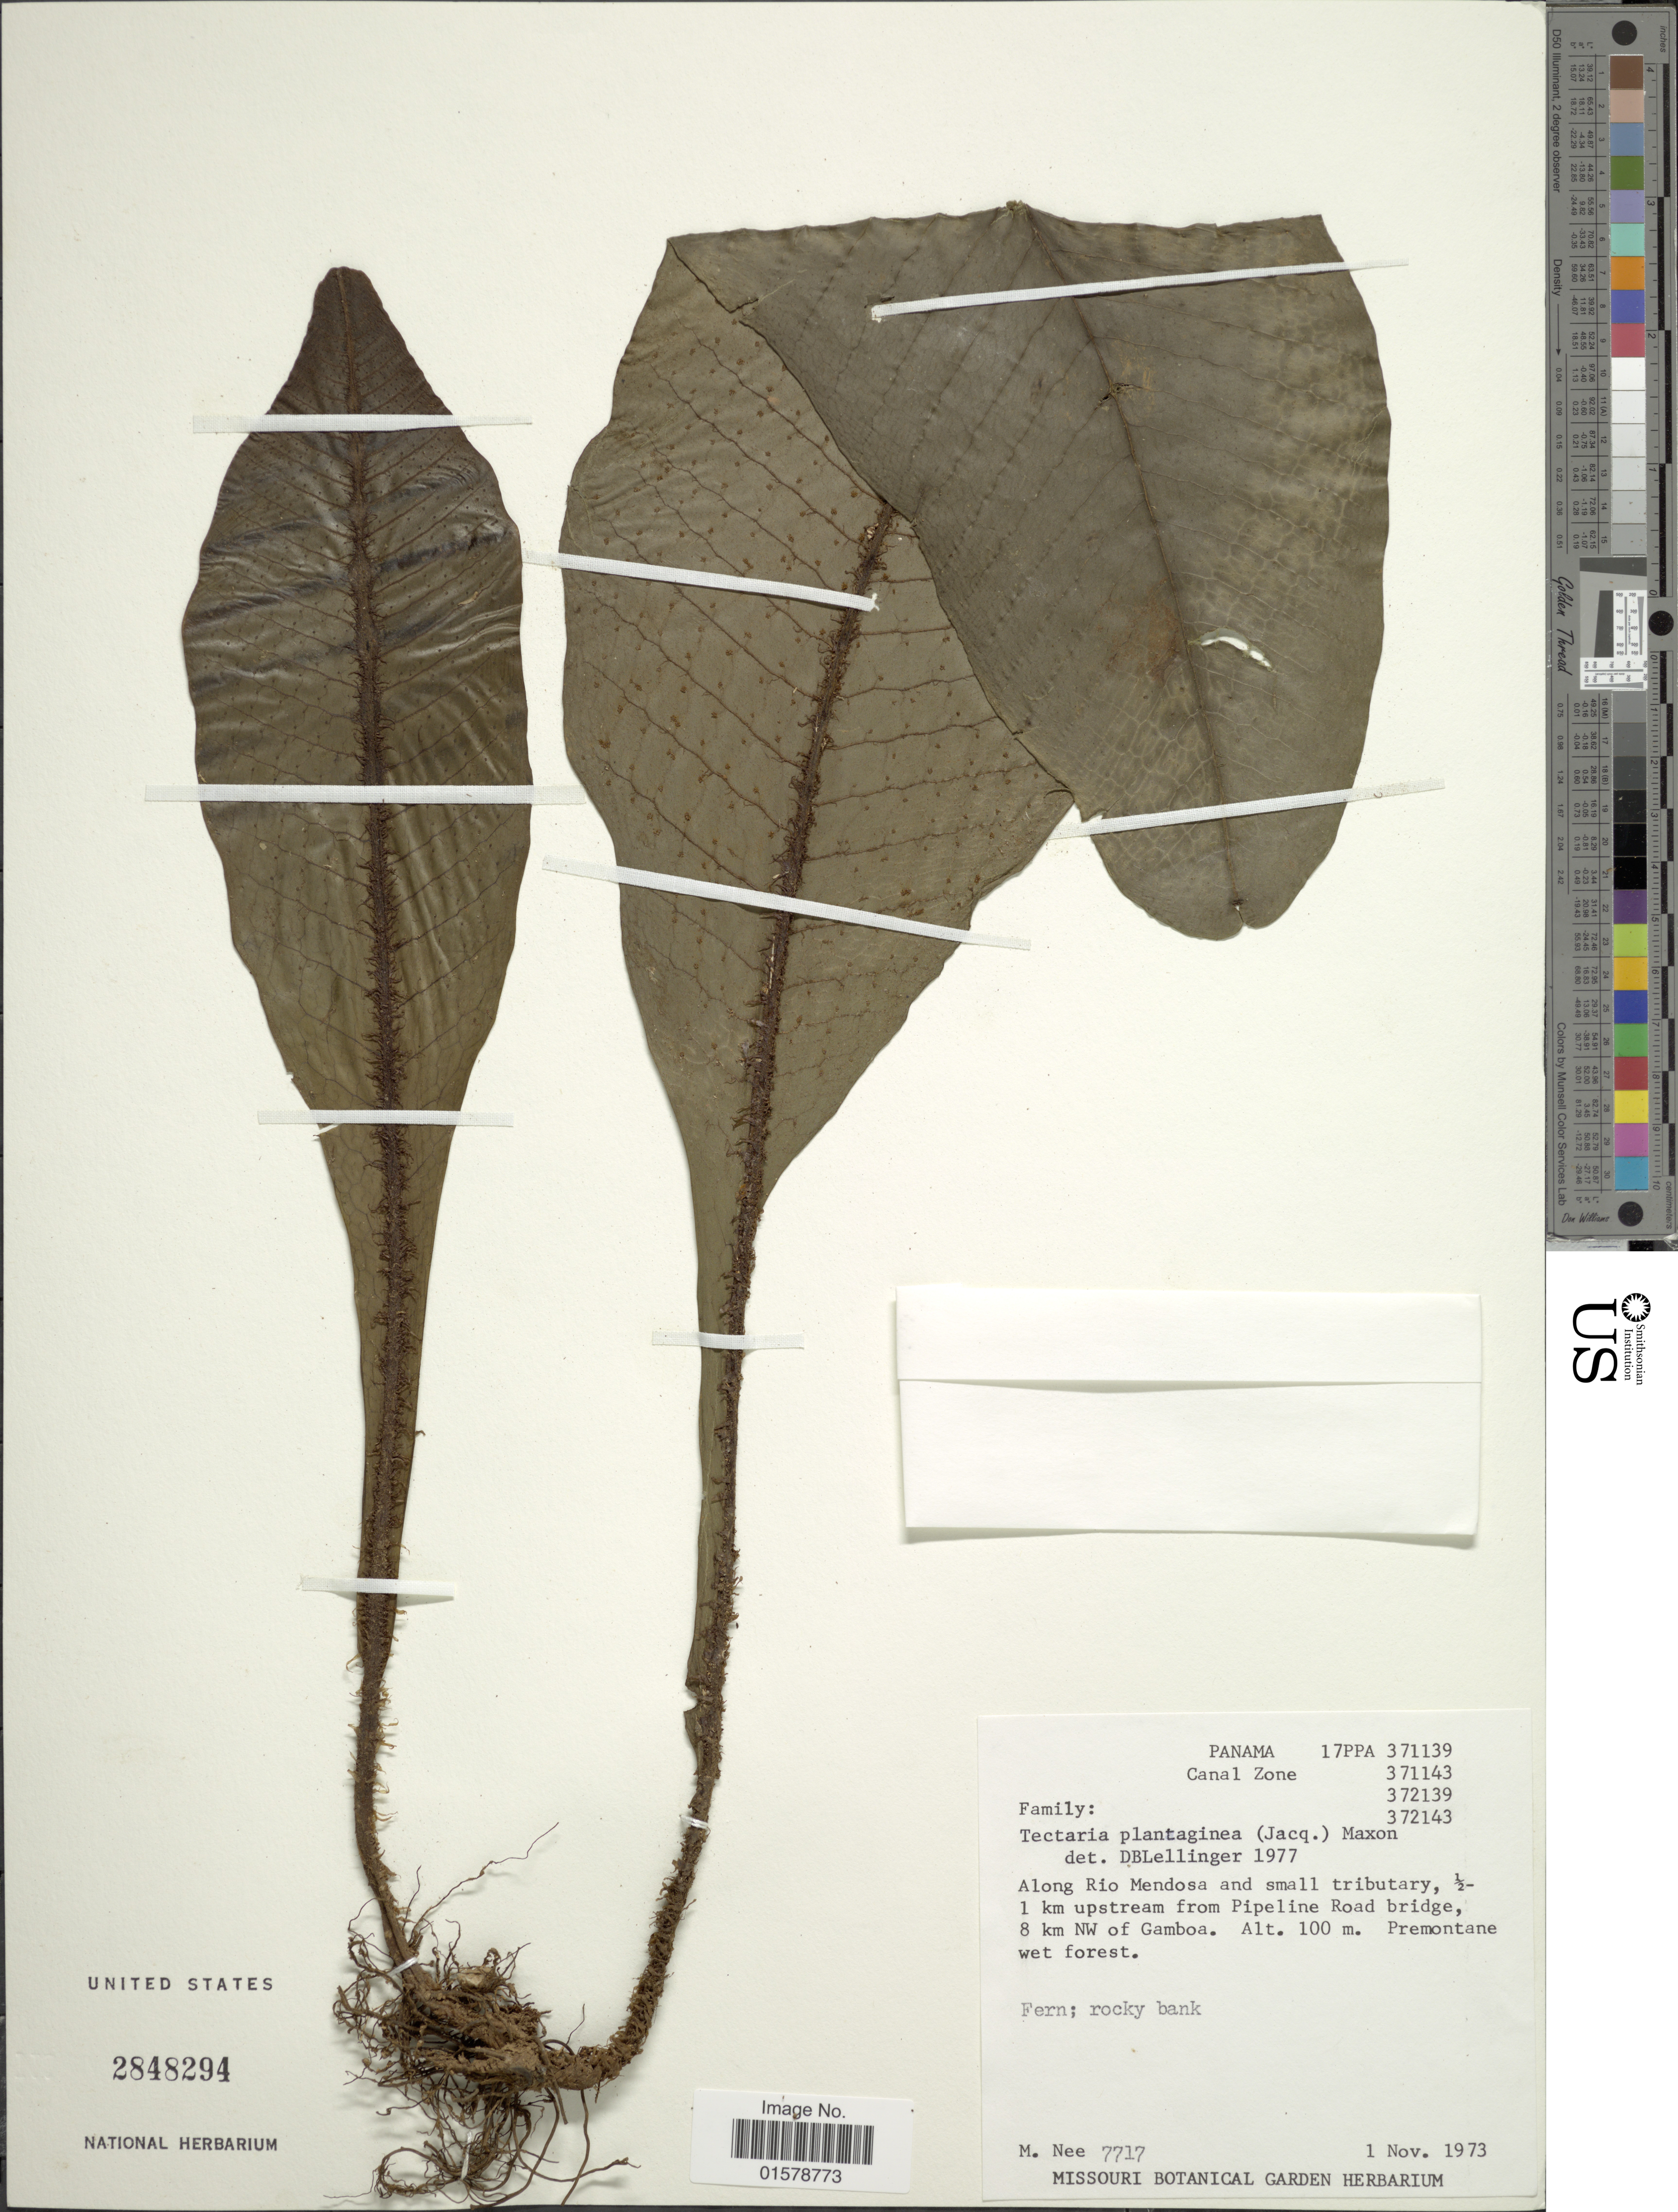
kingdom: Plantae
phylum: Tracheophyta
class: Polypodiopsida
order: Polypodiales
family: Tectariaceae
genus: Tectaria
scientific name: Tectaria plantaginea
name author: (Jacq.) Maxon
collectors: M. Nee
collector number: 7717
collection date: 1973-11-01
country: Panama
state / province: Colón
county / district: Canal Zone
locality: Panama, Canal Zone, along Rio Mendosa and small tributary 1/2-1km upstreams from Pipeline Road bridge, 8 km NW of Gamboa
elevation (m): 100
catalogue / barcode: US 2848294